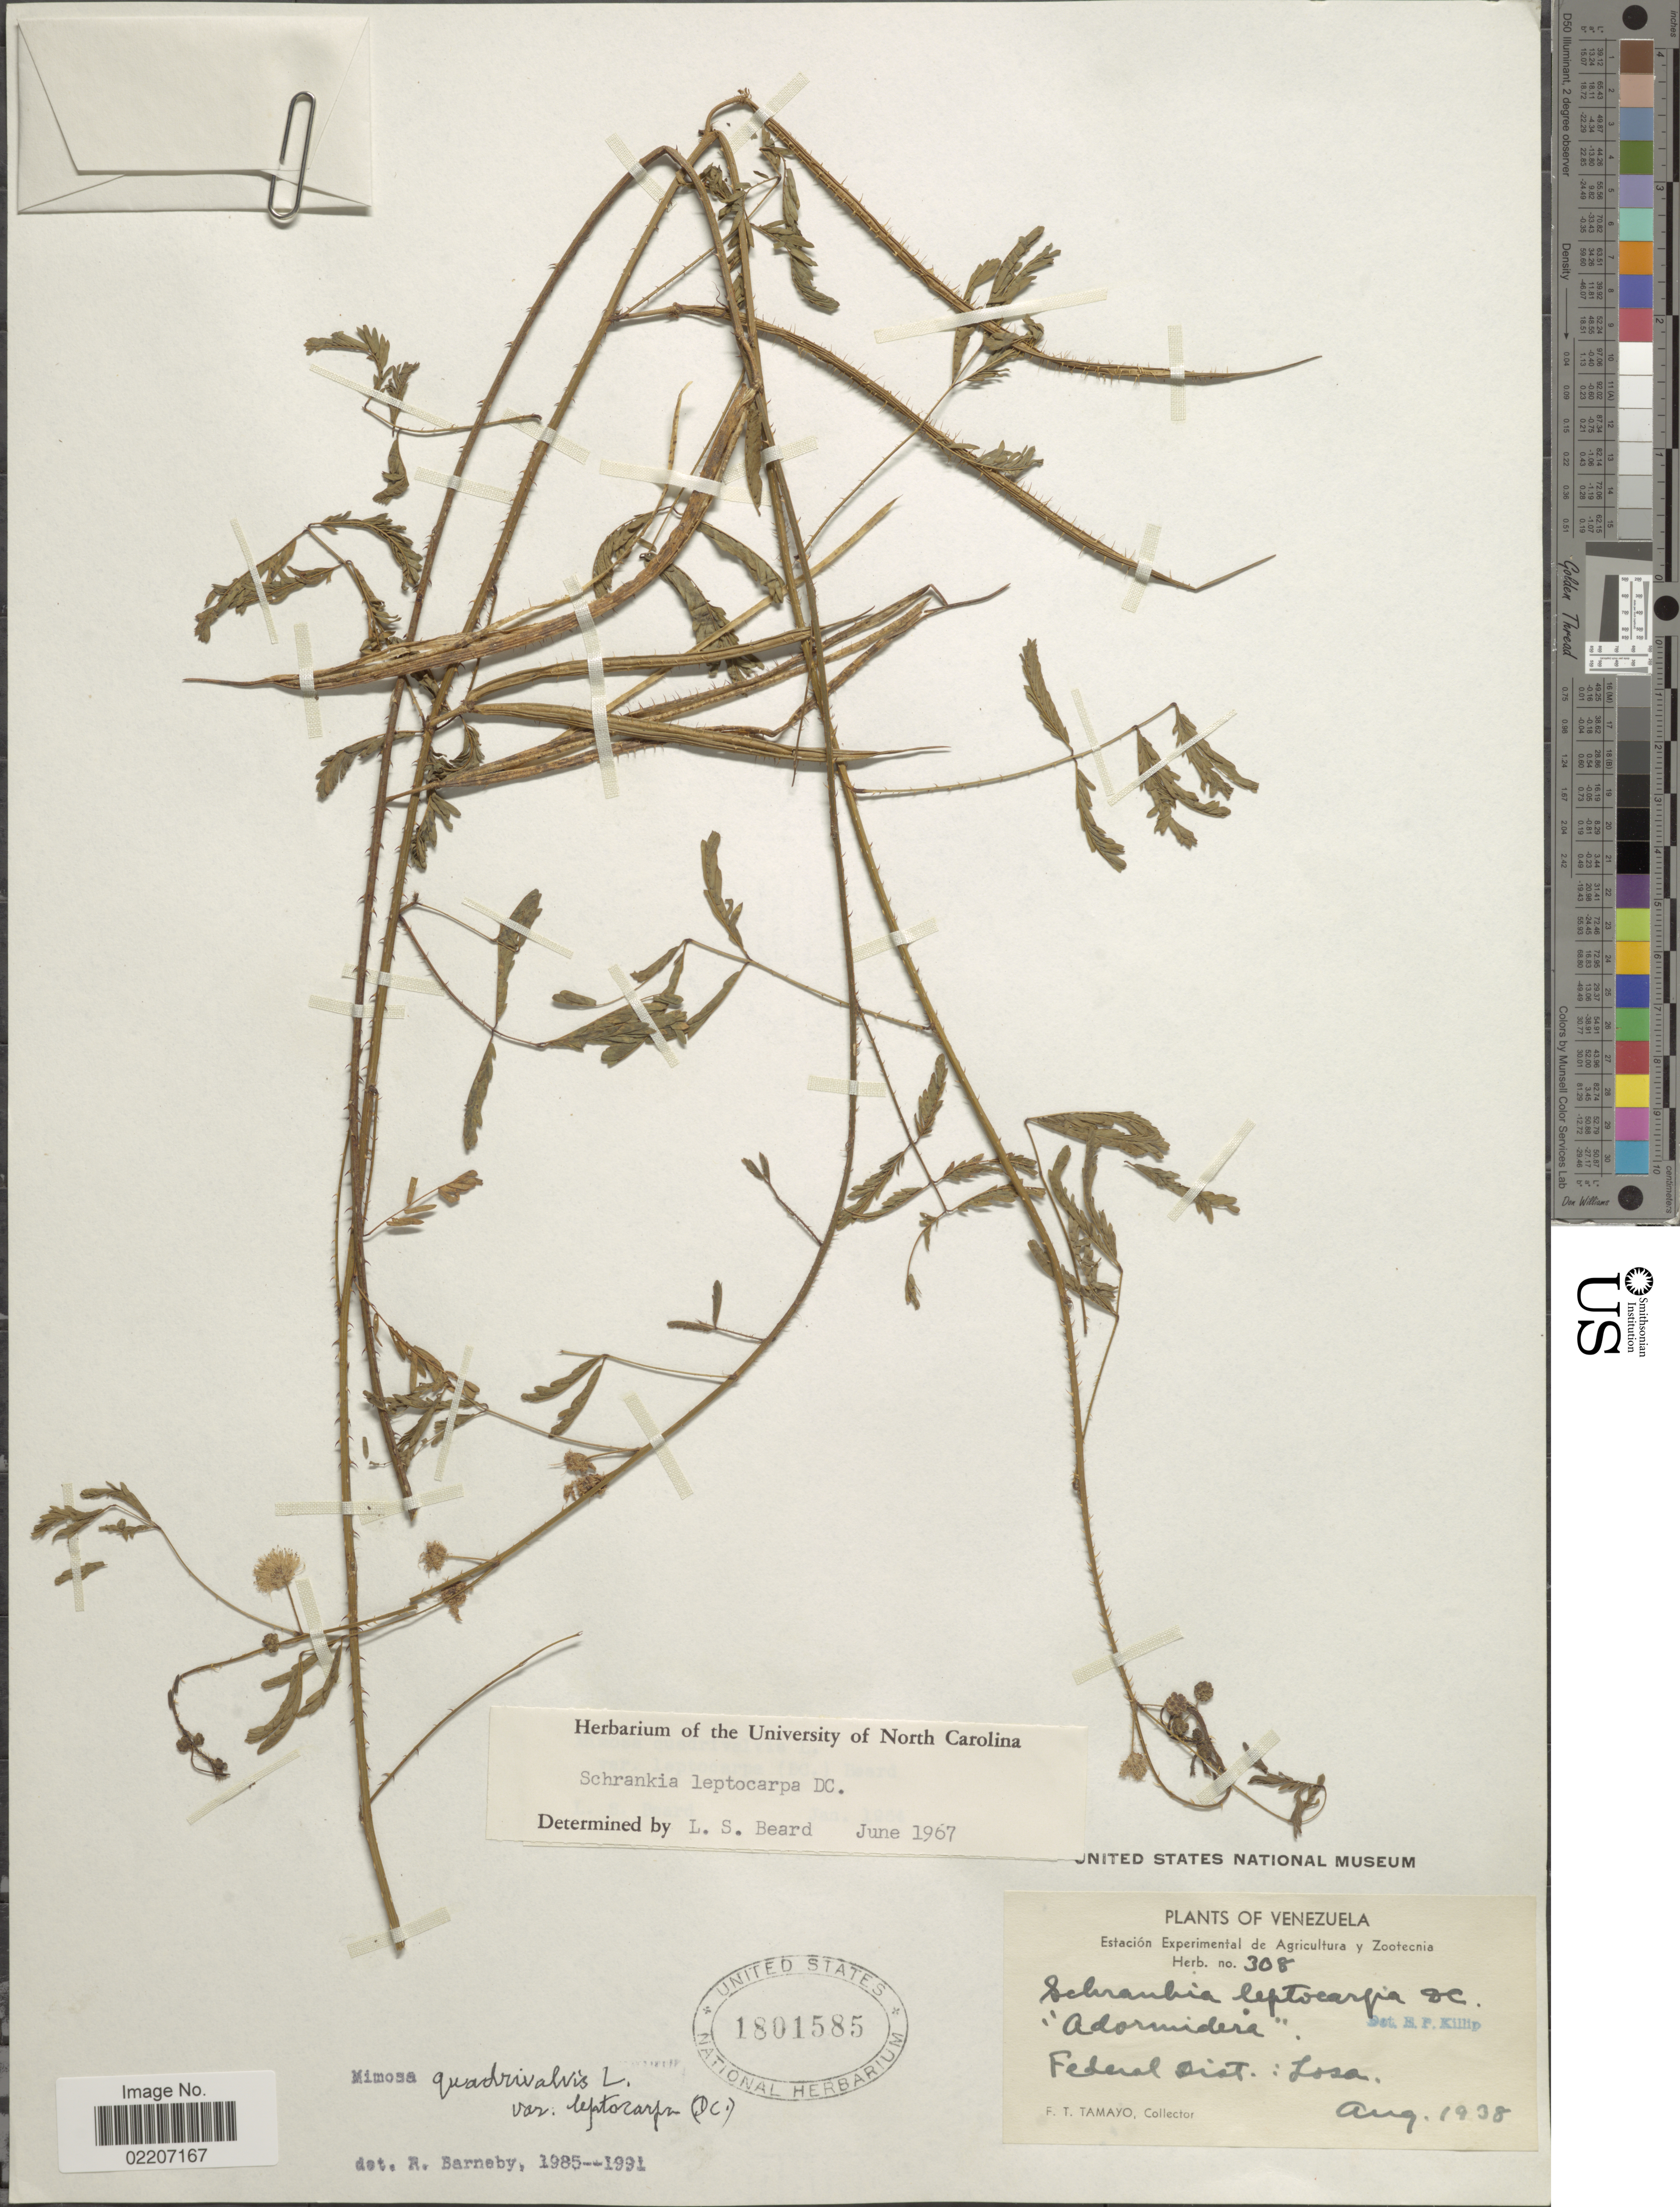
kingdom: Plantae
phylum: Tracheophyta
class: Magnoliopsida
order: Fabales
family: Fabaceae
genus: Mimosa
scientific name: Mimosa candollei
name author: R. Grether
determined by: Strong, Mark T., (BOT), Smithsonian Institution - National Museum of Natural History (UNITED STATES)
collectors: F. Tamayo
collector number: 308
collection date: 1938-08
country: Venezuela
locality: Federal Dist.: Losa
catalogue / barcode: US 1801585